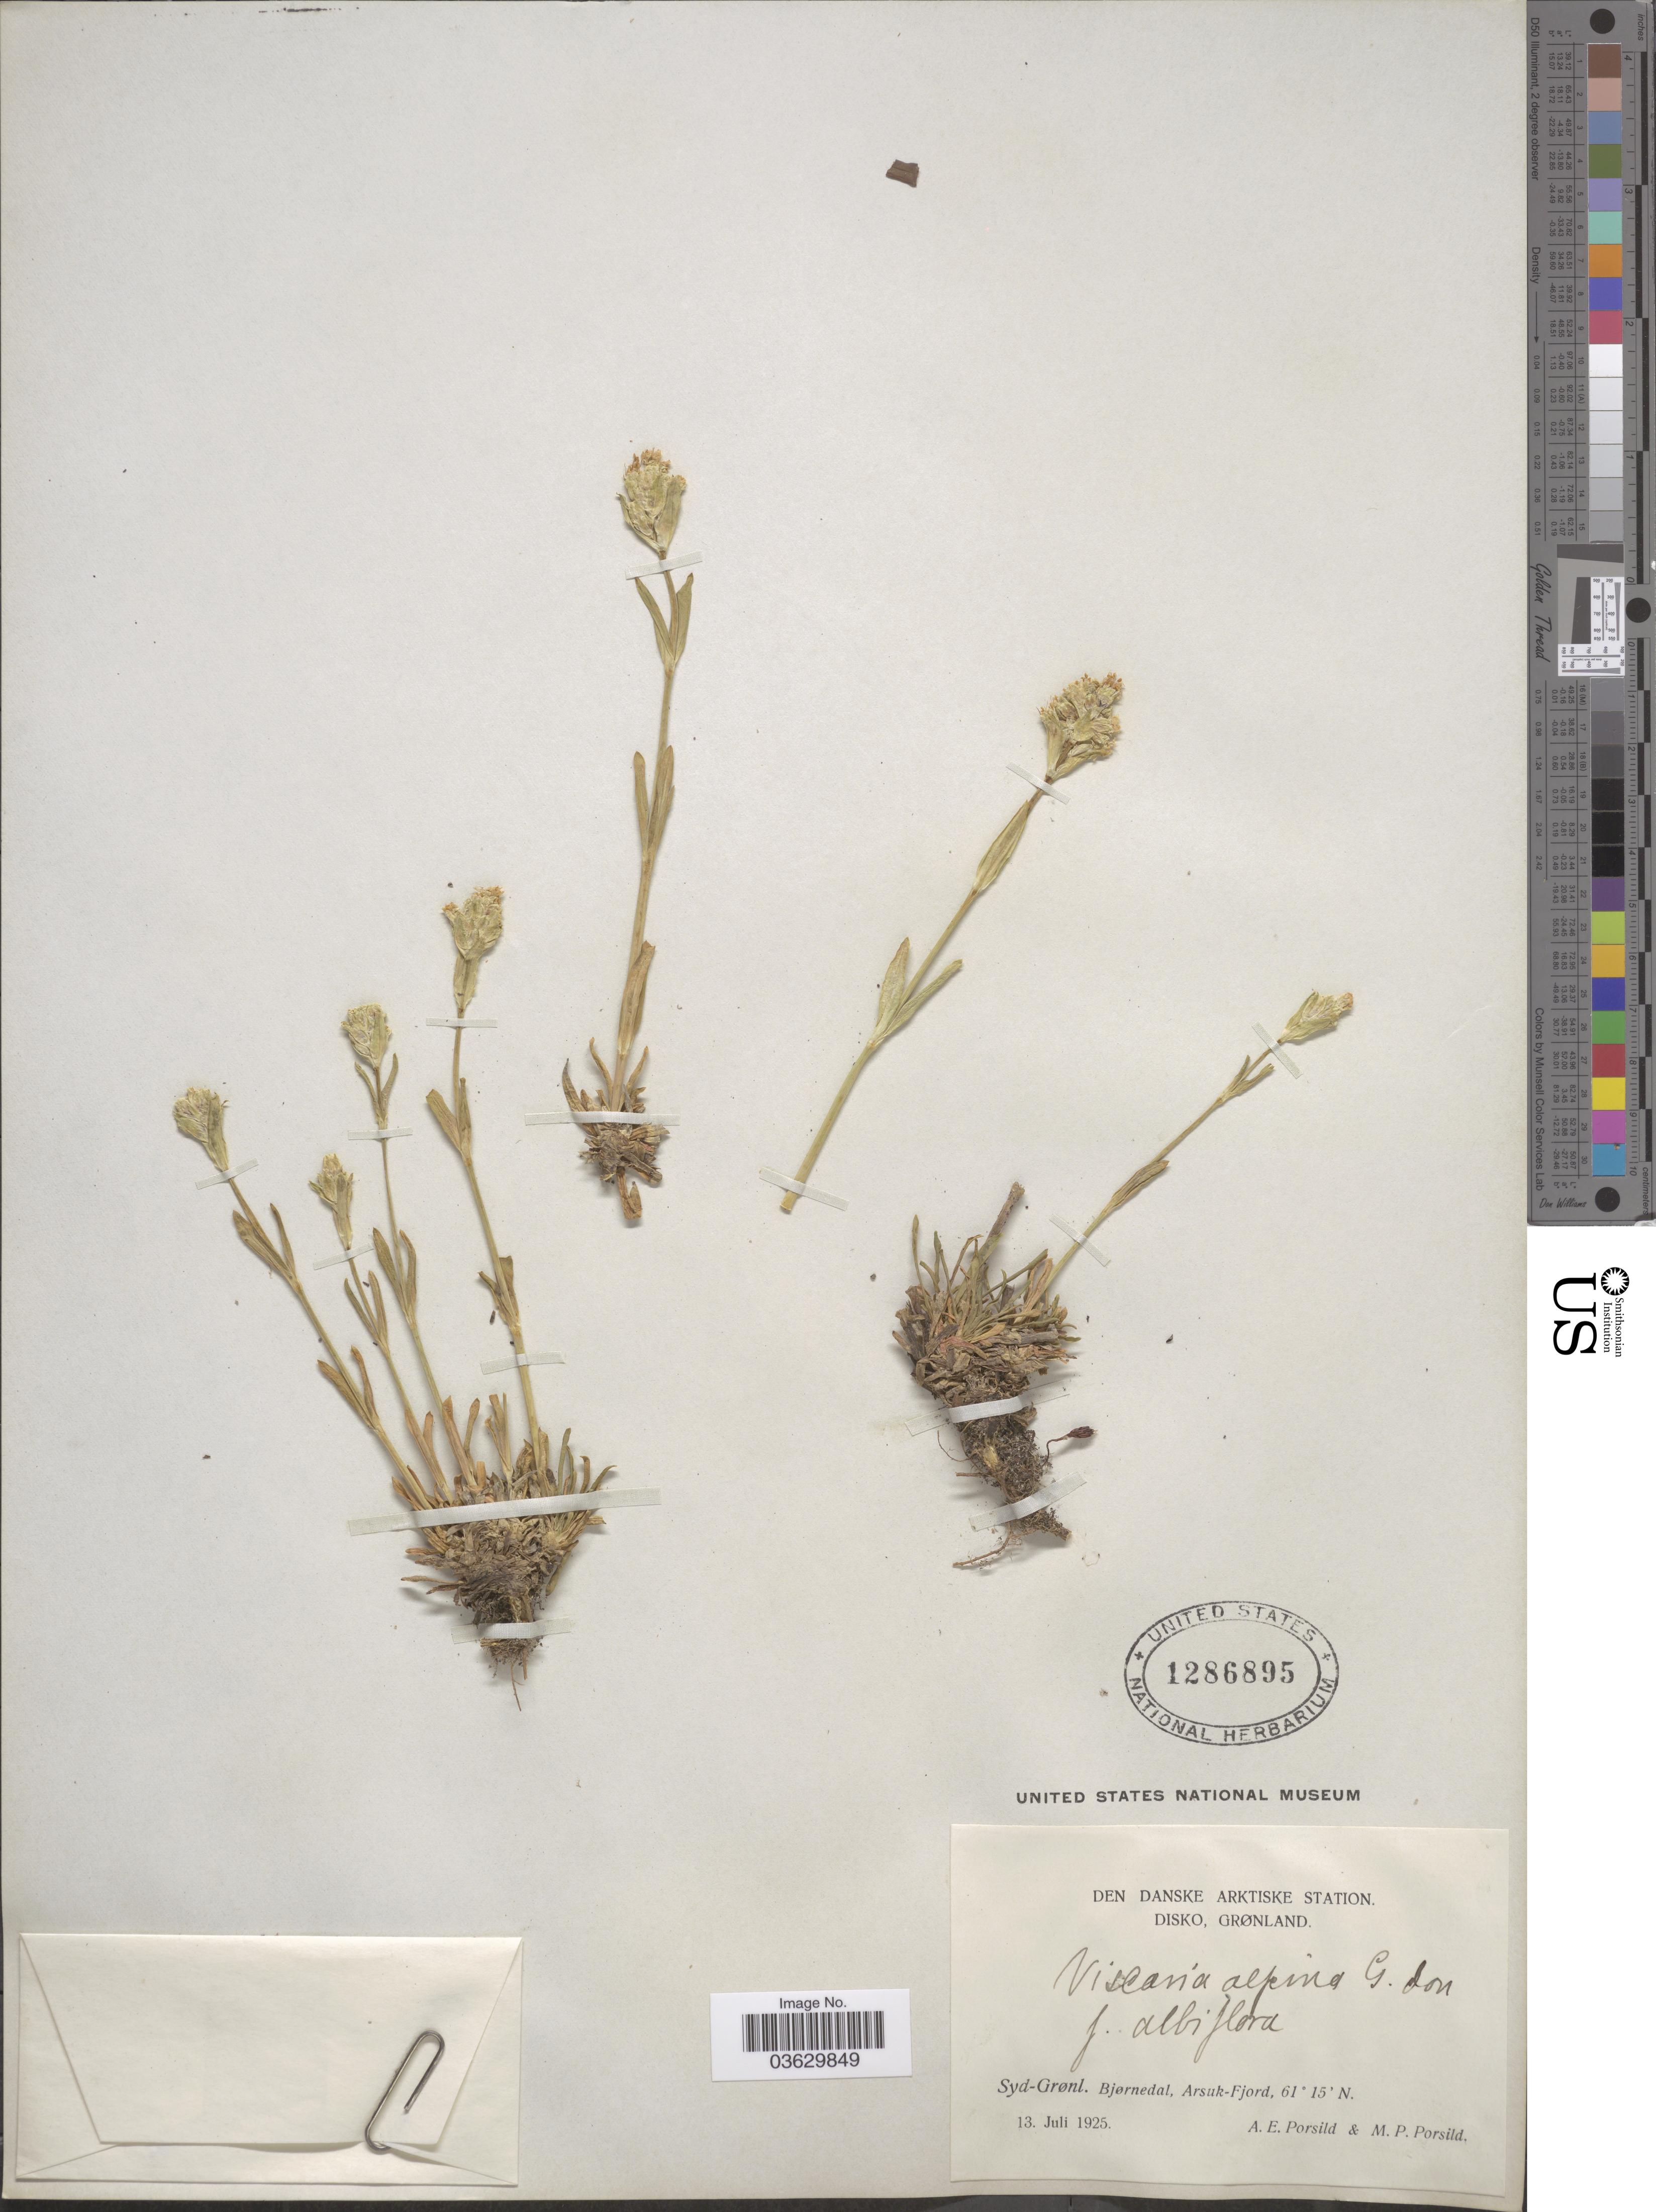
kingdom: Plantae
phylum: Tracheophyta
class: Magnoliopsida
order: Caryophyllales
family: Caryophyllaceae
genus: Viscaria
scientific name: Viscaria alpina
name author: (L.) G. Don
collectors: A. E. Porsild & M. P. Porsild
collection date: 1925-07-13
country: Greenland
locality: Den Danske Arktiske Station. Disko. Grønland. Syd-Grønl. Bjørnedal, Arsuk-Fjord.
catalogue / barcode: US 1286895